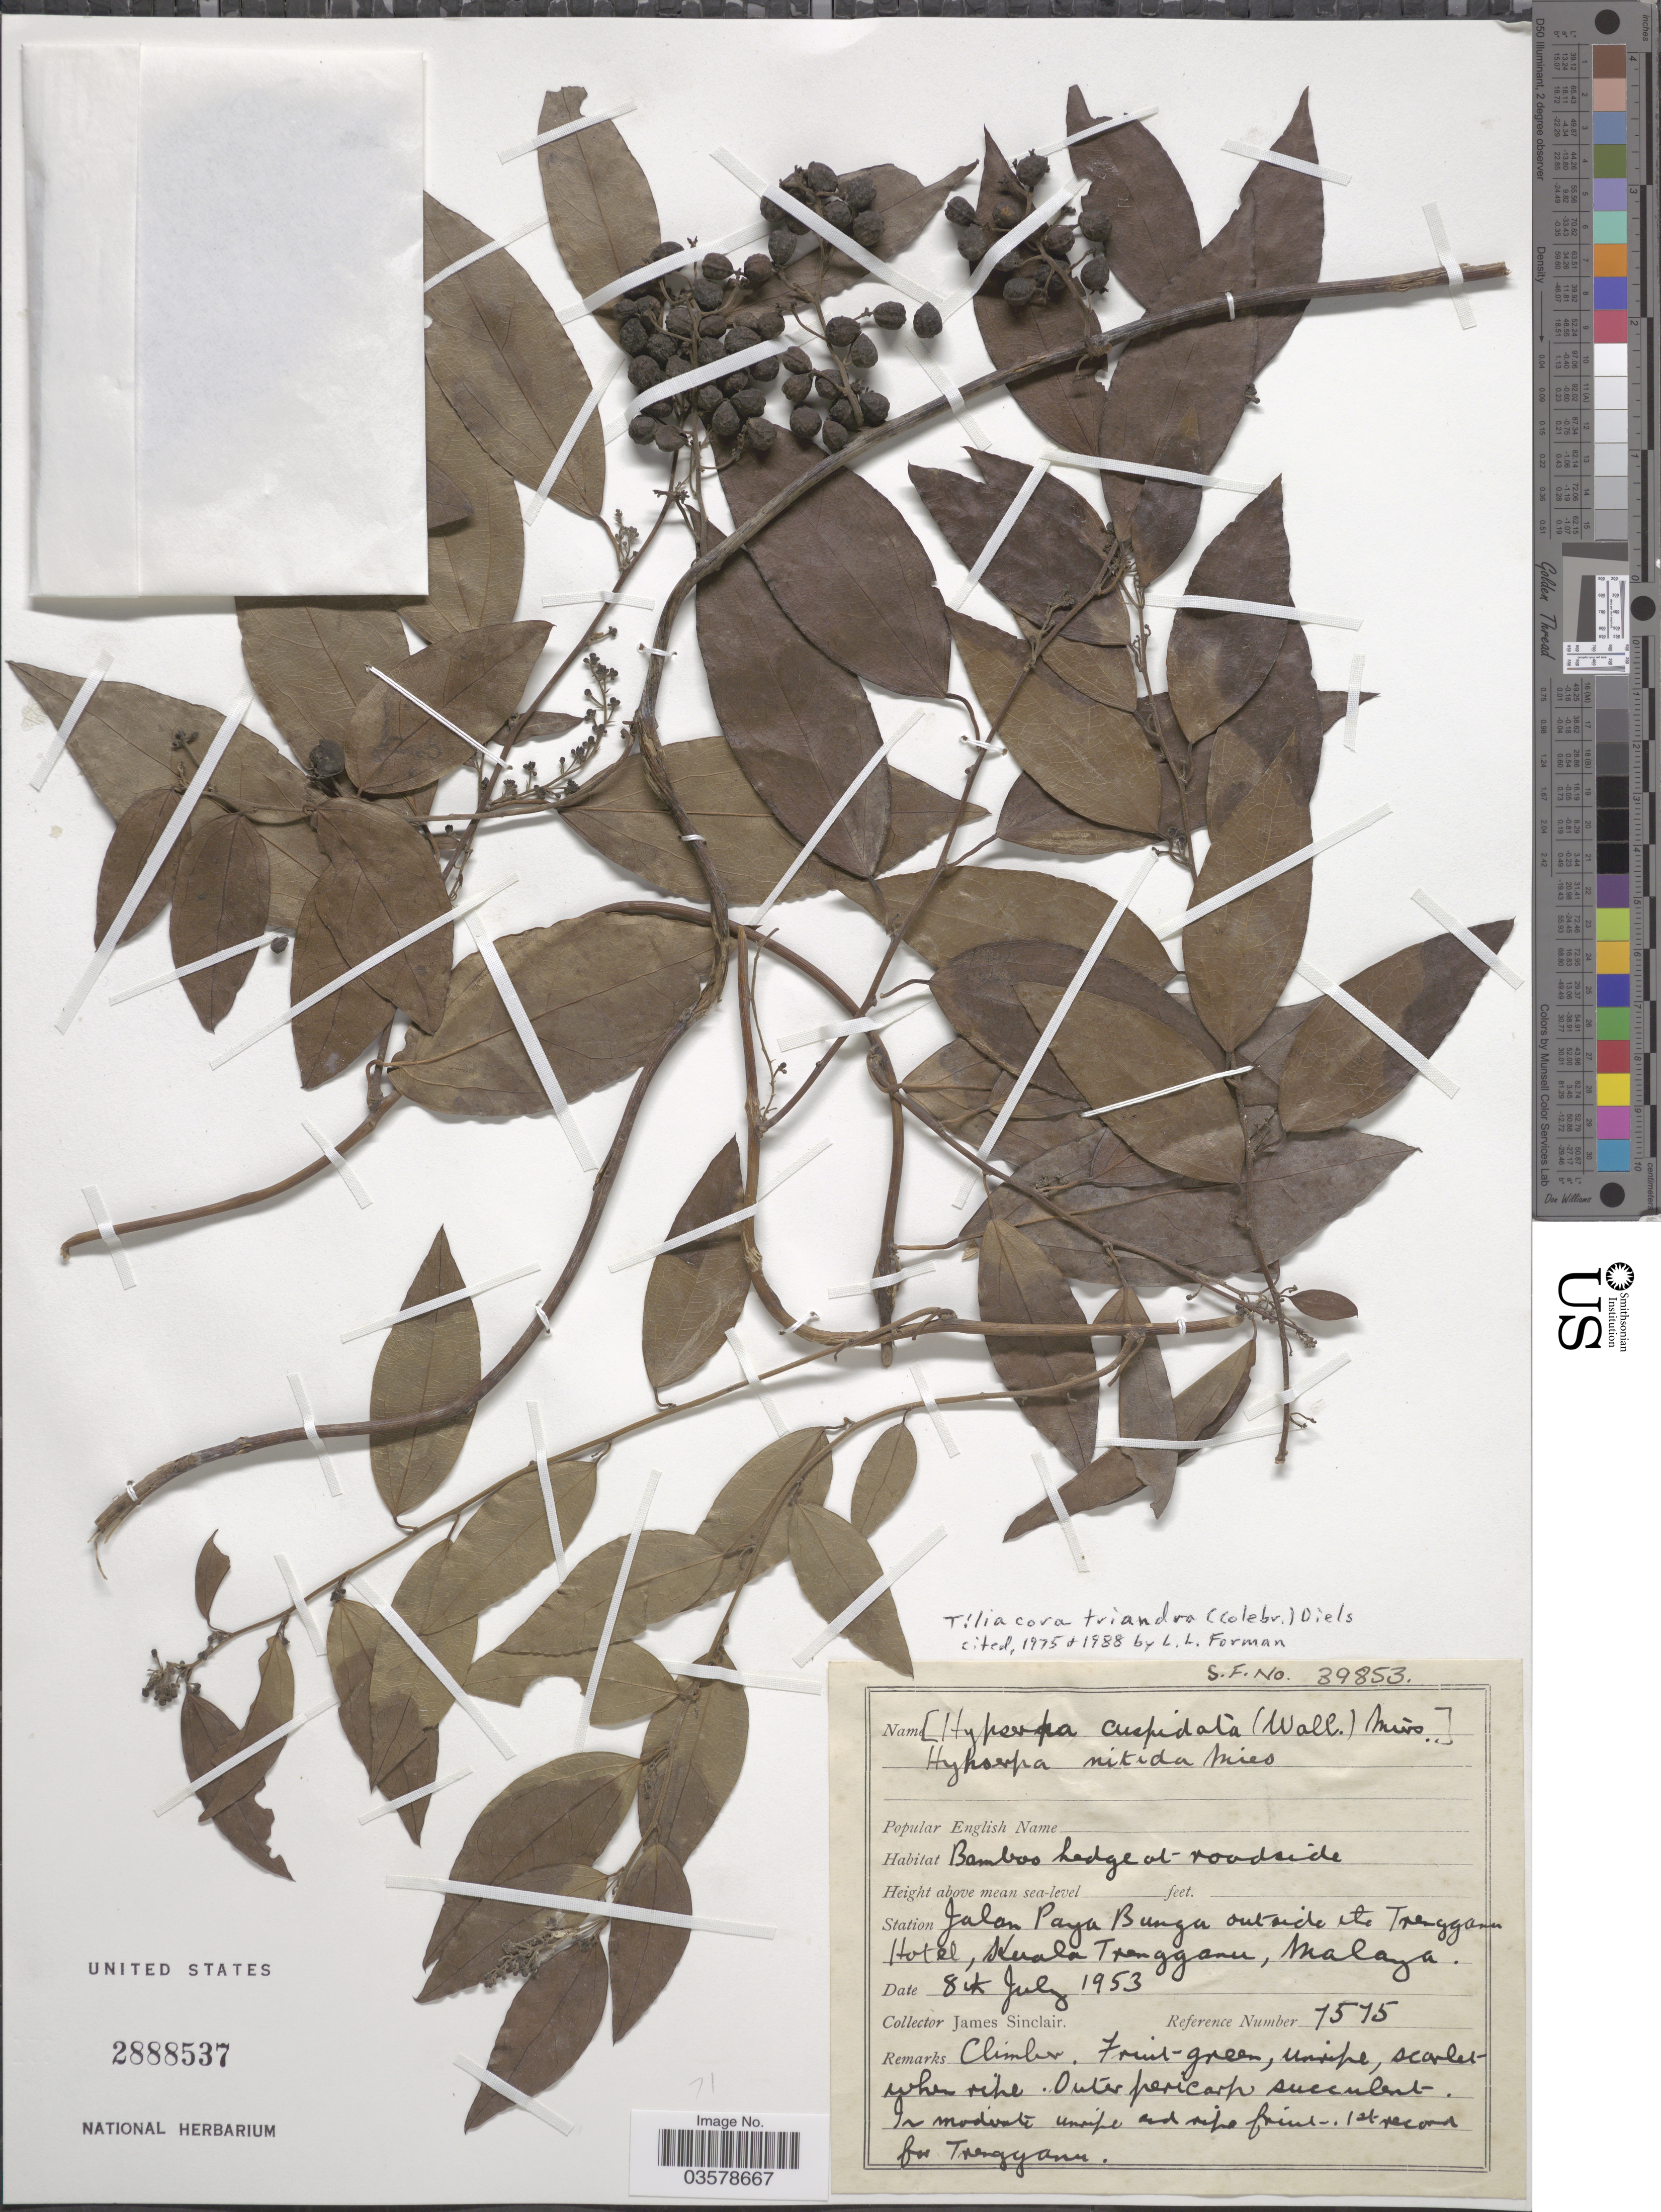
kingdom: Plantae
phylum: Tracheophyta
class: Magnoliopsida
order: Ranunculales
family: Menispermaceae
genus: Tiliacora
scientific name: Tiliacora triandra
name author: Diels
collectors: J. Sinclair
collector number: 7575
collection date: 1953-07-08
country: Malaysia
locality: Station Jalon Paya Bunga outside the Trengganu Hotel, Kuala Trengganu, Malaya.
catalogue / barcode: US 2888537